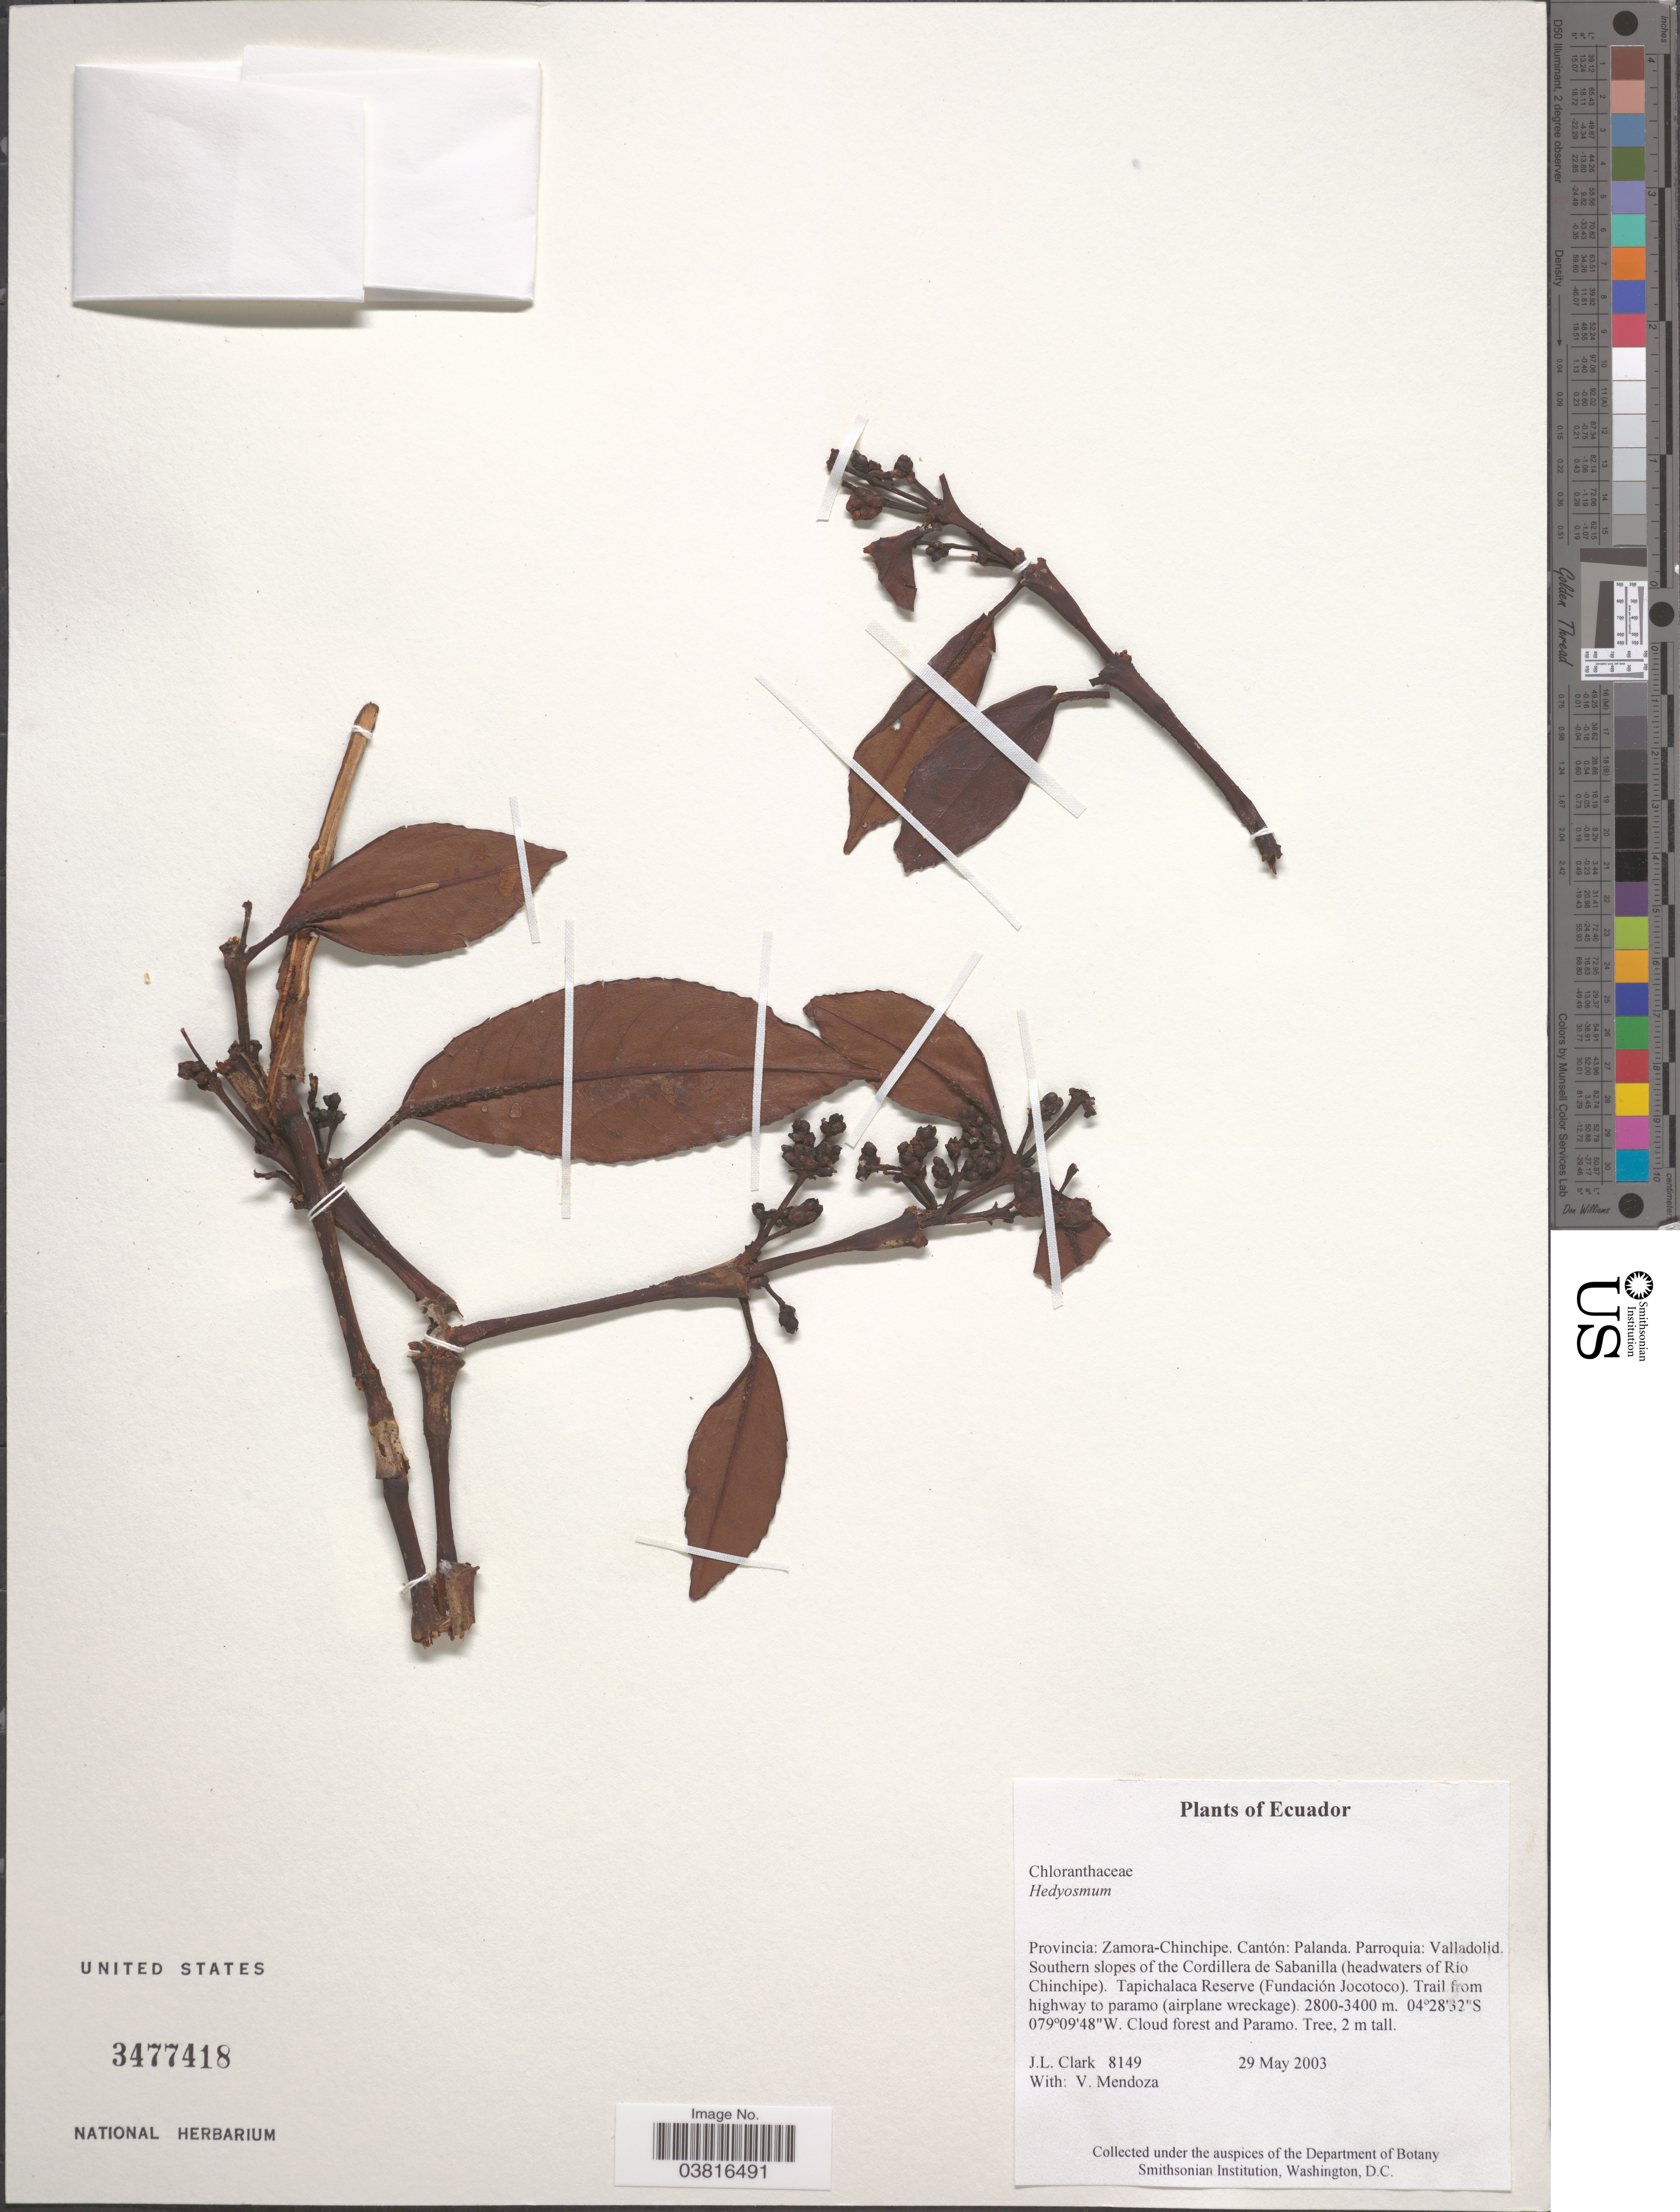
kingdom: Plantae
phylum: Tracheophyta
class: Magnoliopsida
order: Chloranthales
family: Chloranthaceae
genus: Hedyosmum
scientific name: Hedyosmum sp.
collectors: J. L. Clark & V. Mendoza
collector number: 8149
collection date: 2003-05-29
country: Ecuador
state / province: Zamora-Chinchipe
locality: Cantón: Palanda. Parroquia: Valladolid. Southern slopes of the Cordillera de Sabanilla (headwaters of Río Chinchipe). Tapichalaca Reserve (Fundación Jocotoco). Trail from highway to paramo (airplane wreckage).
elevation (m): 2800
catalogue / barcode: US 3477418